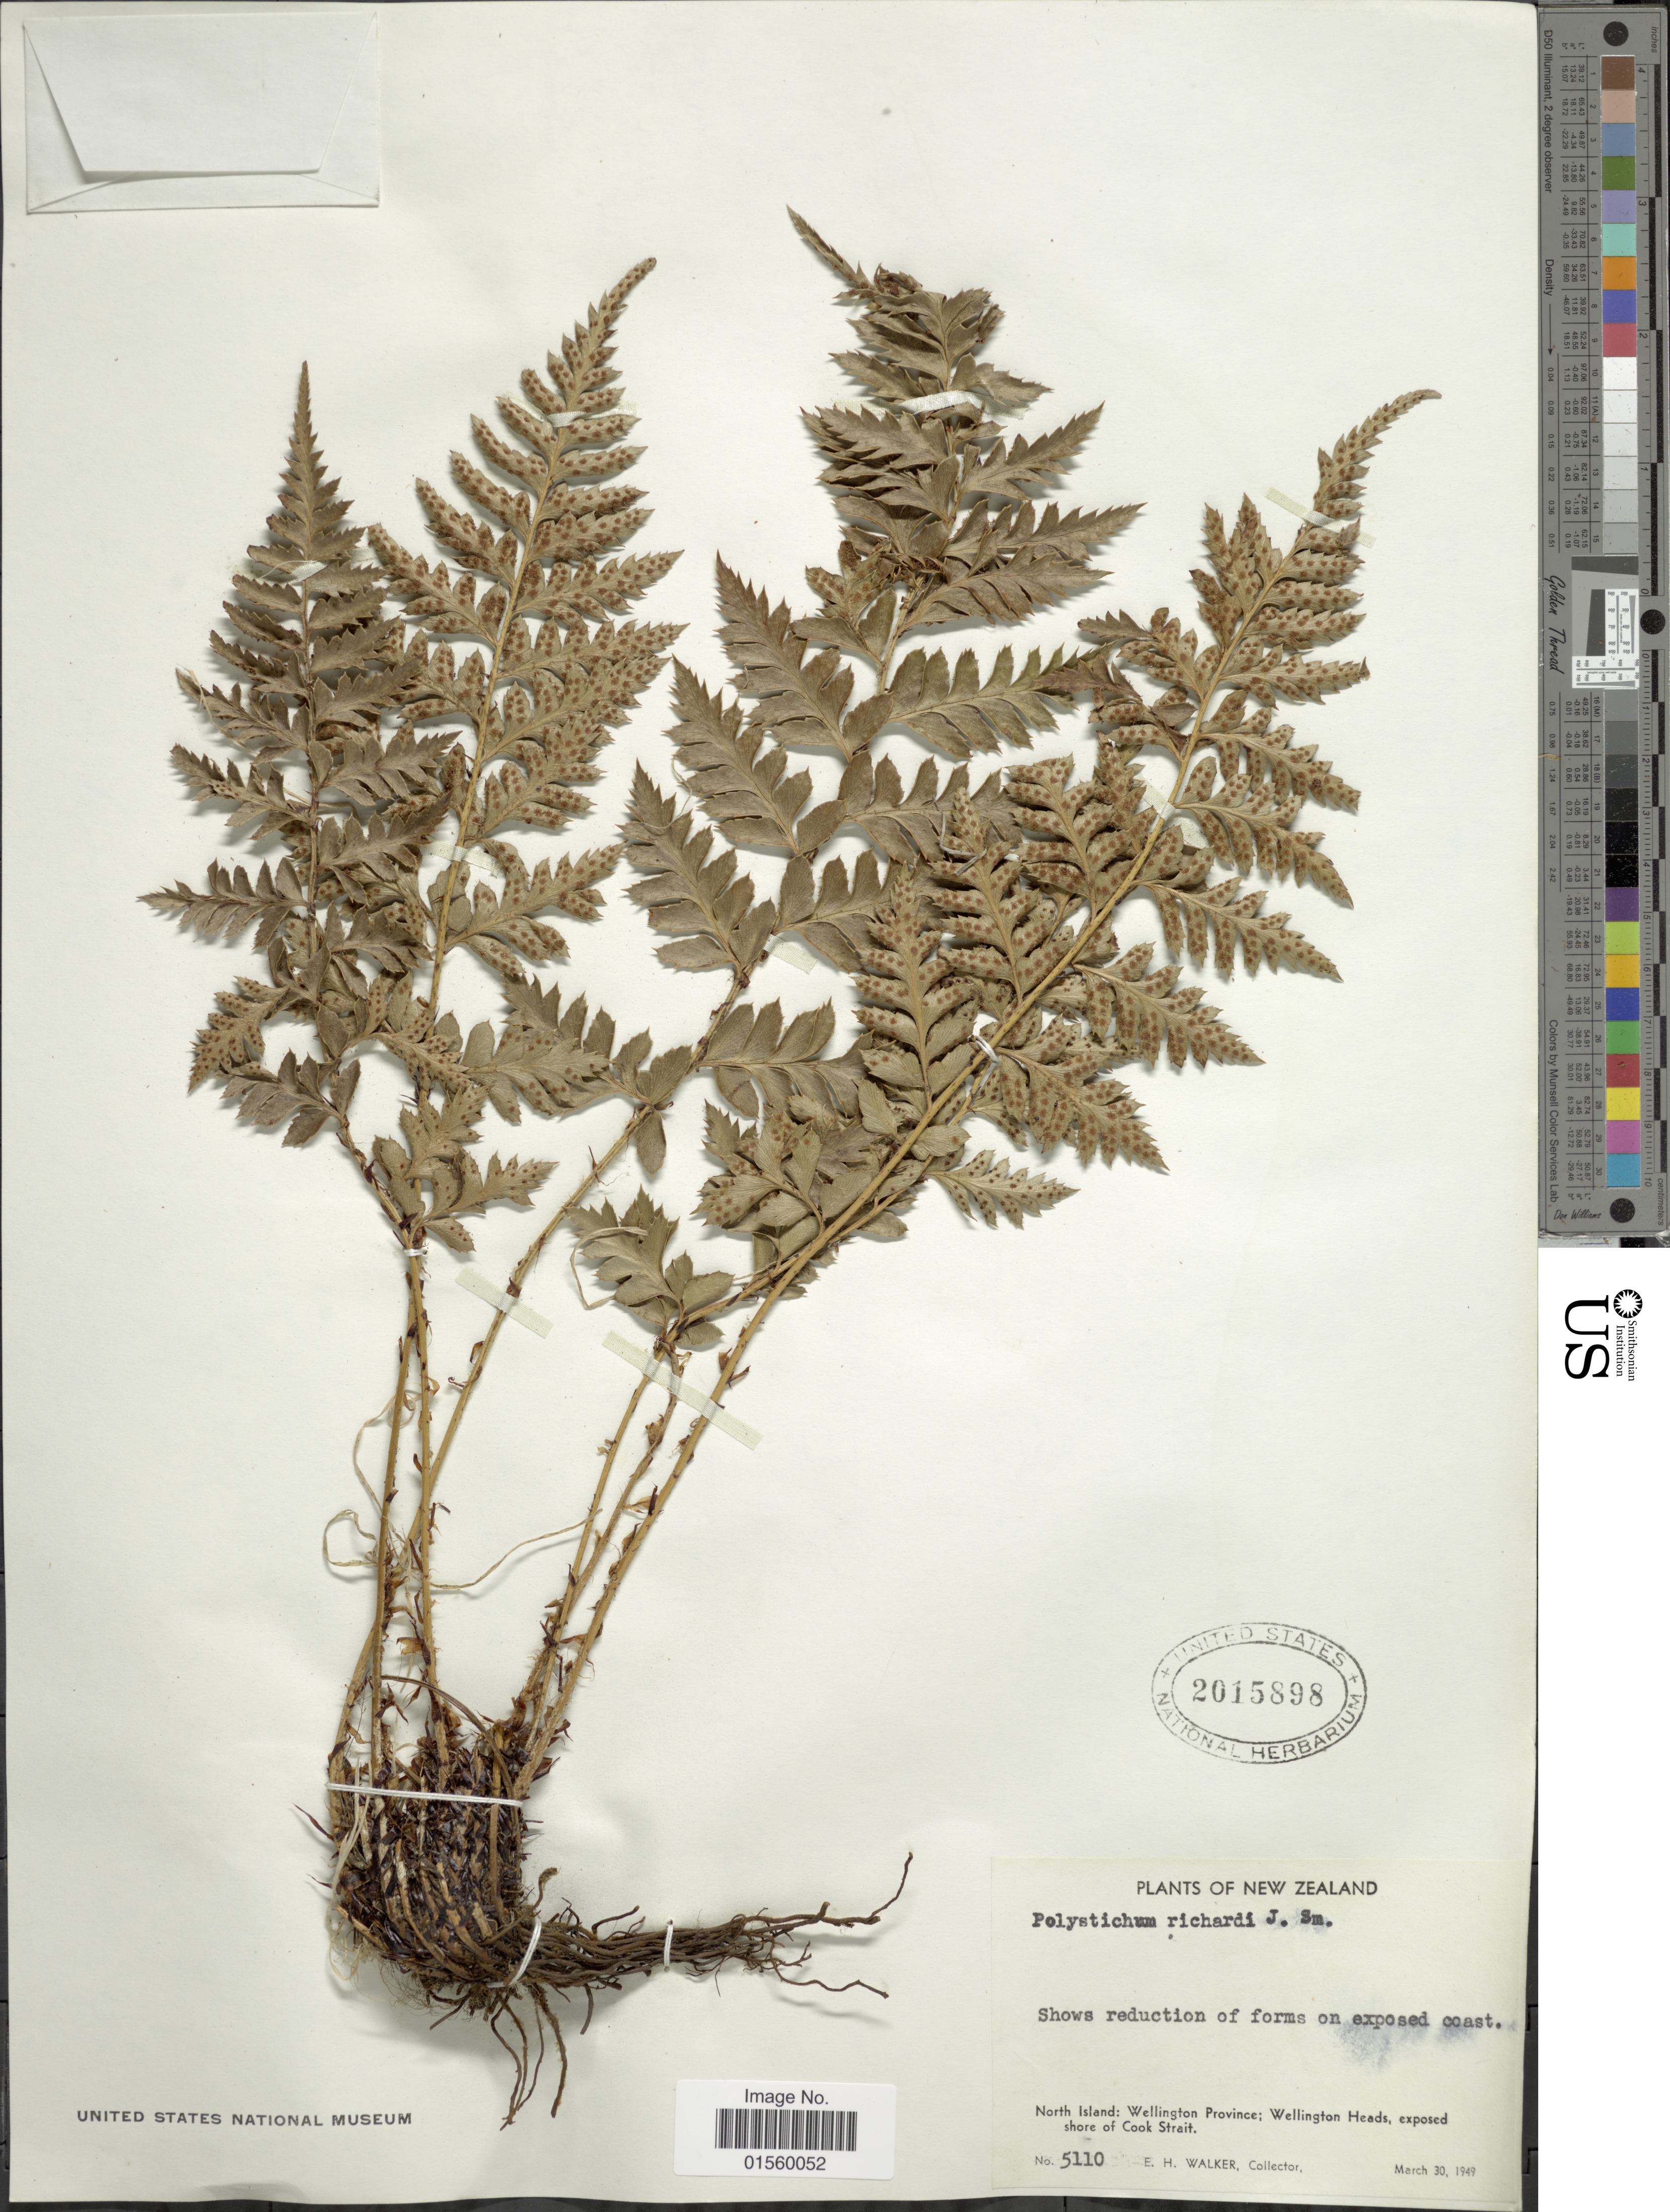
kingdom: Plantae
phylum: Tracheophyta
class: Polypodiopsida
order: Polypodiales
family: Dryopteridaceae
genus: Polystichum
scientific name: Polystichum richardii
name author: J. Sm.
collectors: E. H. Walker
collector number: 5110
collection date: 1949-03-30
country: New Zealand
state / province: Wellington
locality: North Island: Wellington Province; Wellington Heads, exposed shore of Cook Strait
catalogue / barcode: US 2015898